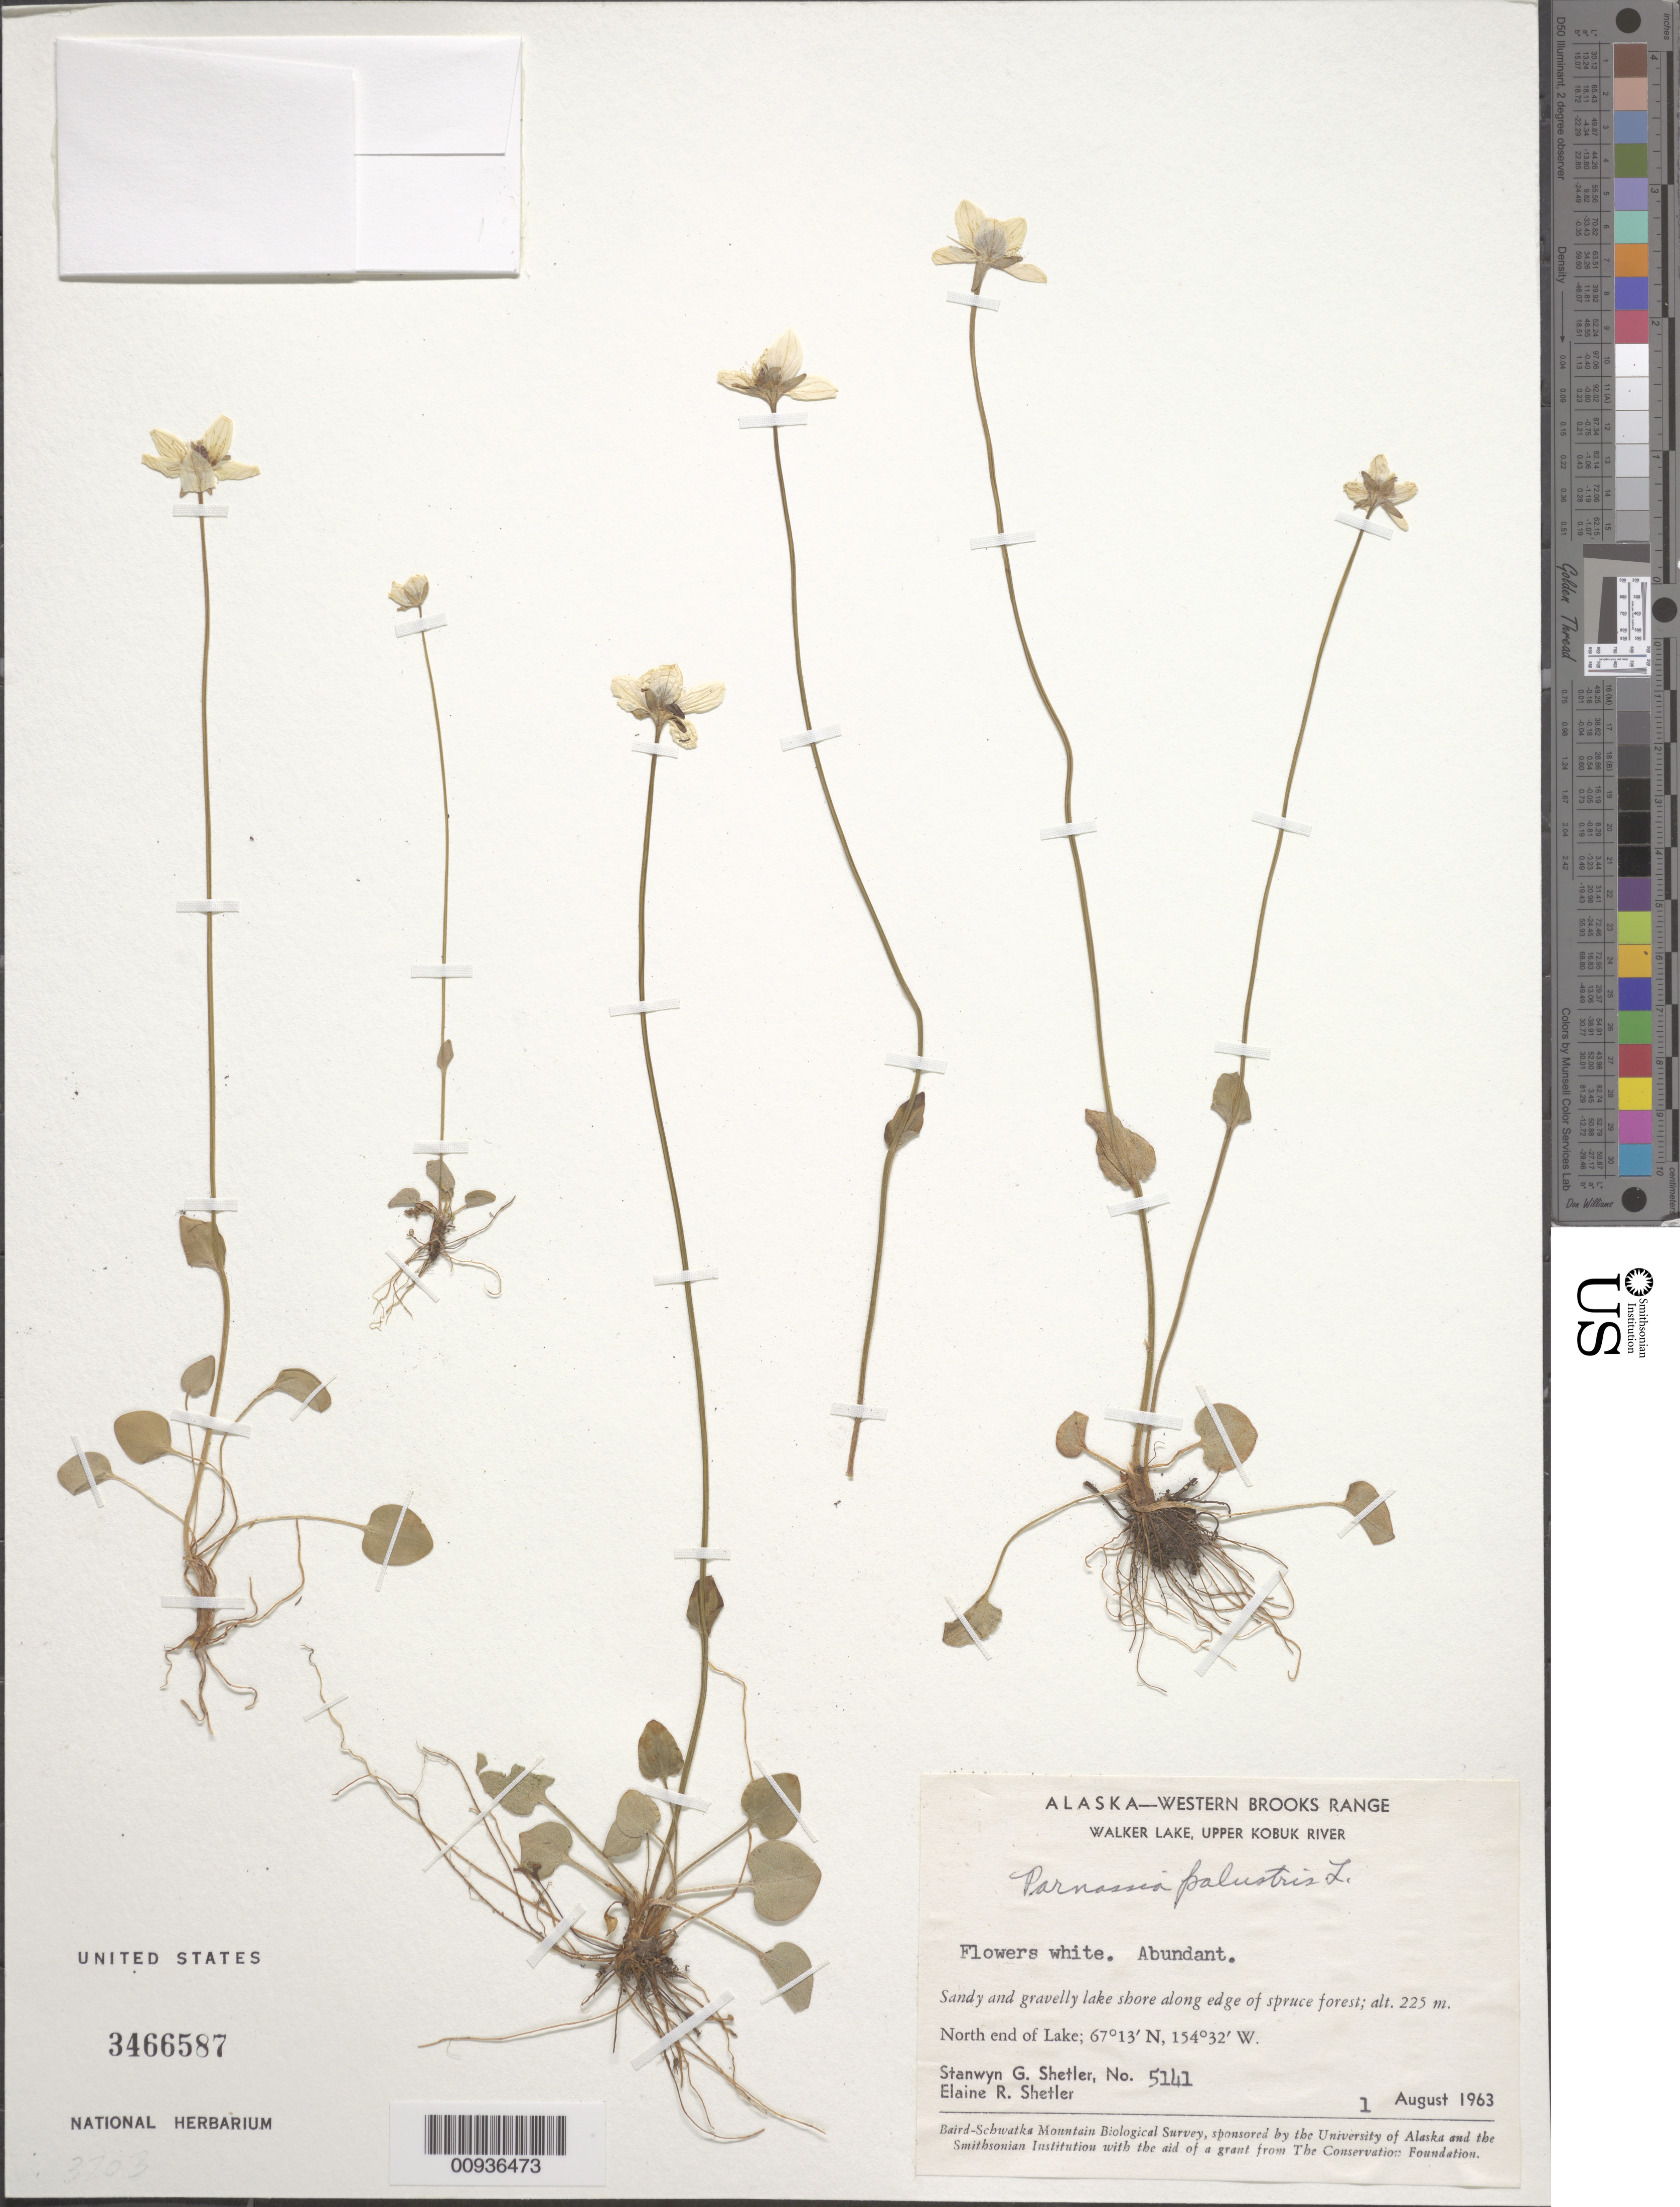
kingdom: Plantae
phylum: Tracheophyta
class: Magnoliopsida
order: Celastrales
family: Parnassiaceae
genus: Parnassia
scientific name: Parnassia palustris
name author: L.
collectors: S. Shetler & E. R. Shetler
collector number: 5141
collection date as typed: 01 Aug 1963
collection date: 1963-08-01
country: United States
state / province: Alaska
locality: North end of Walker Lake. Western Brooks Range, Upper Kobuk River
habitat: Sandy and gravelly lake shore along edge of spruce forest.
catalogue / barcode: US 3466587